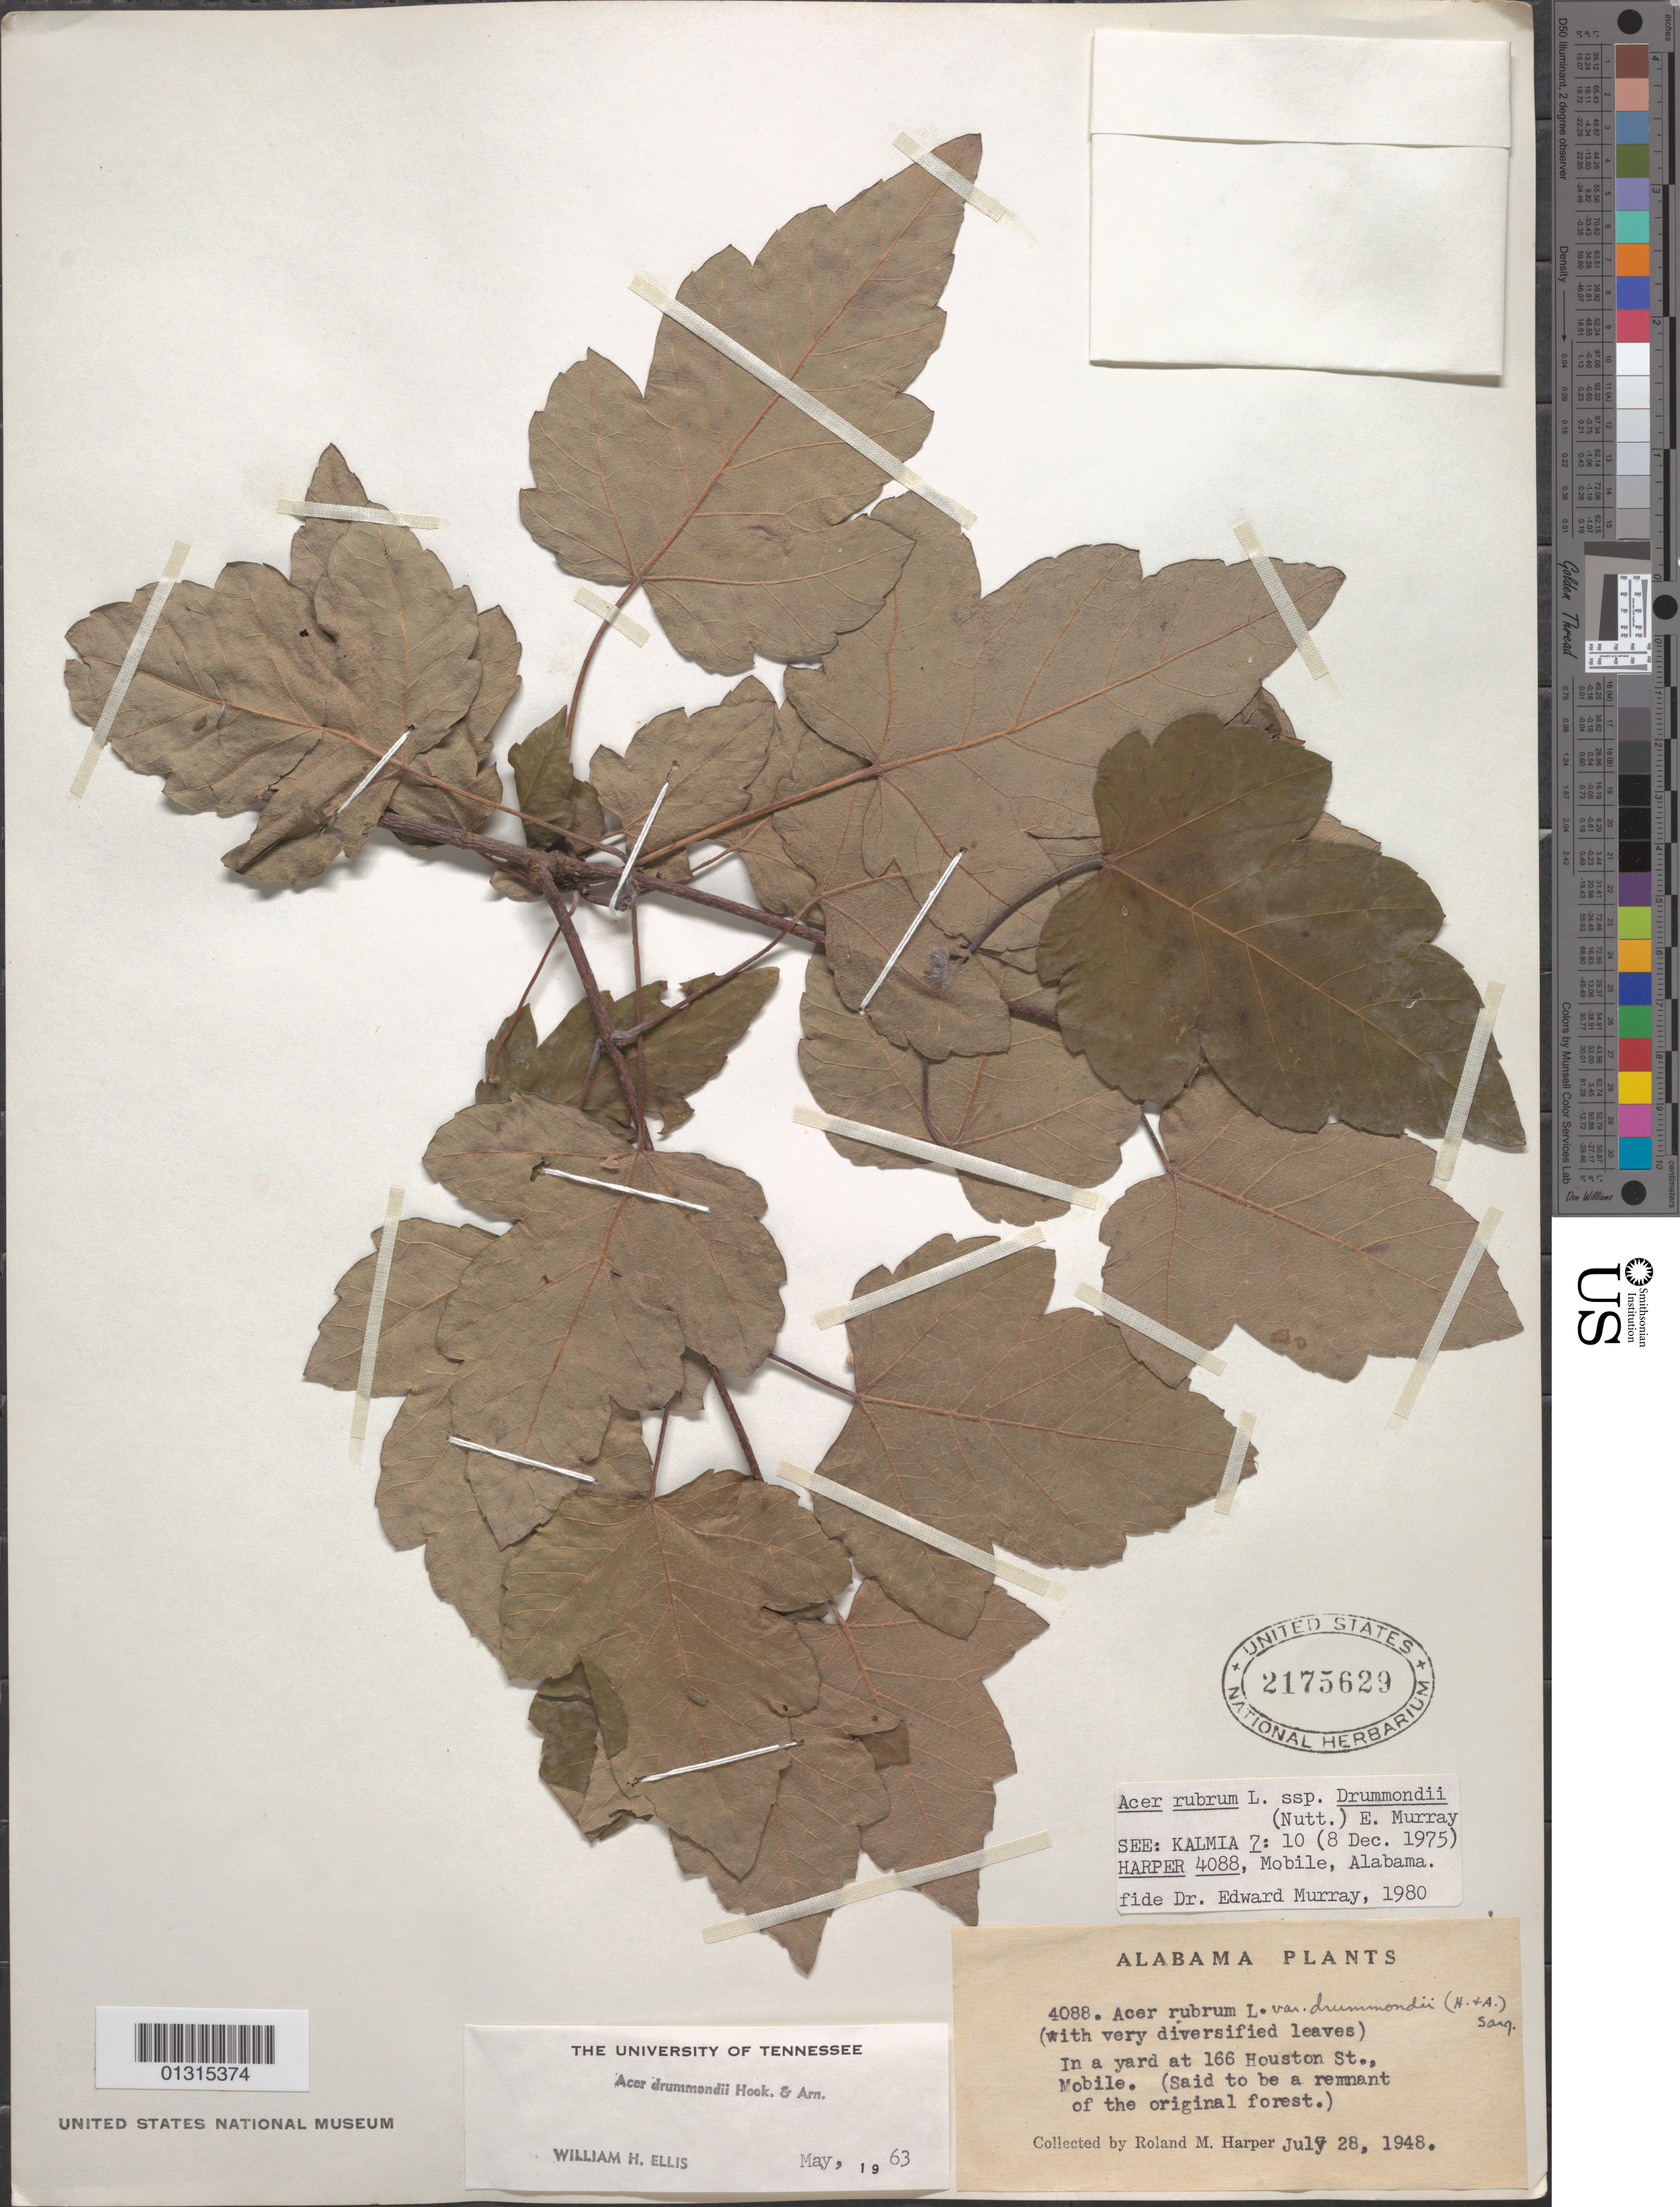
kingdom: Plantae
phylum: Tracheophyta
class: Magnoliopsida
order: Sapindales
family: Sapindaceae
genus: Acer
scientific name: Acer rubrum var. drummondi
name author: (Hook. & Arn. ex Nutt.) Sarg.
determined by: Murray, Edward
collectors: R. M. Harper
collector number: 4088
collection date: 1948-07-28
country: United States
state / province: Alabama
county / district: Mobile County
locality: Mobile, in a yard at 166 Houston Street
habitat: In a yard. Said to be a remnant of the original forest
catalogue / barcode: US 2175629